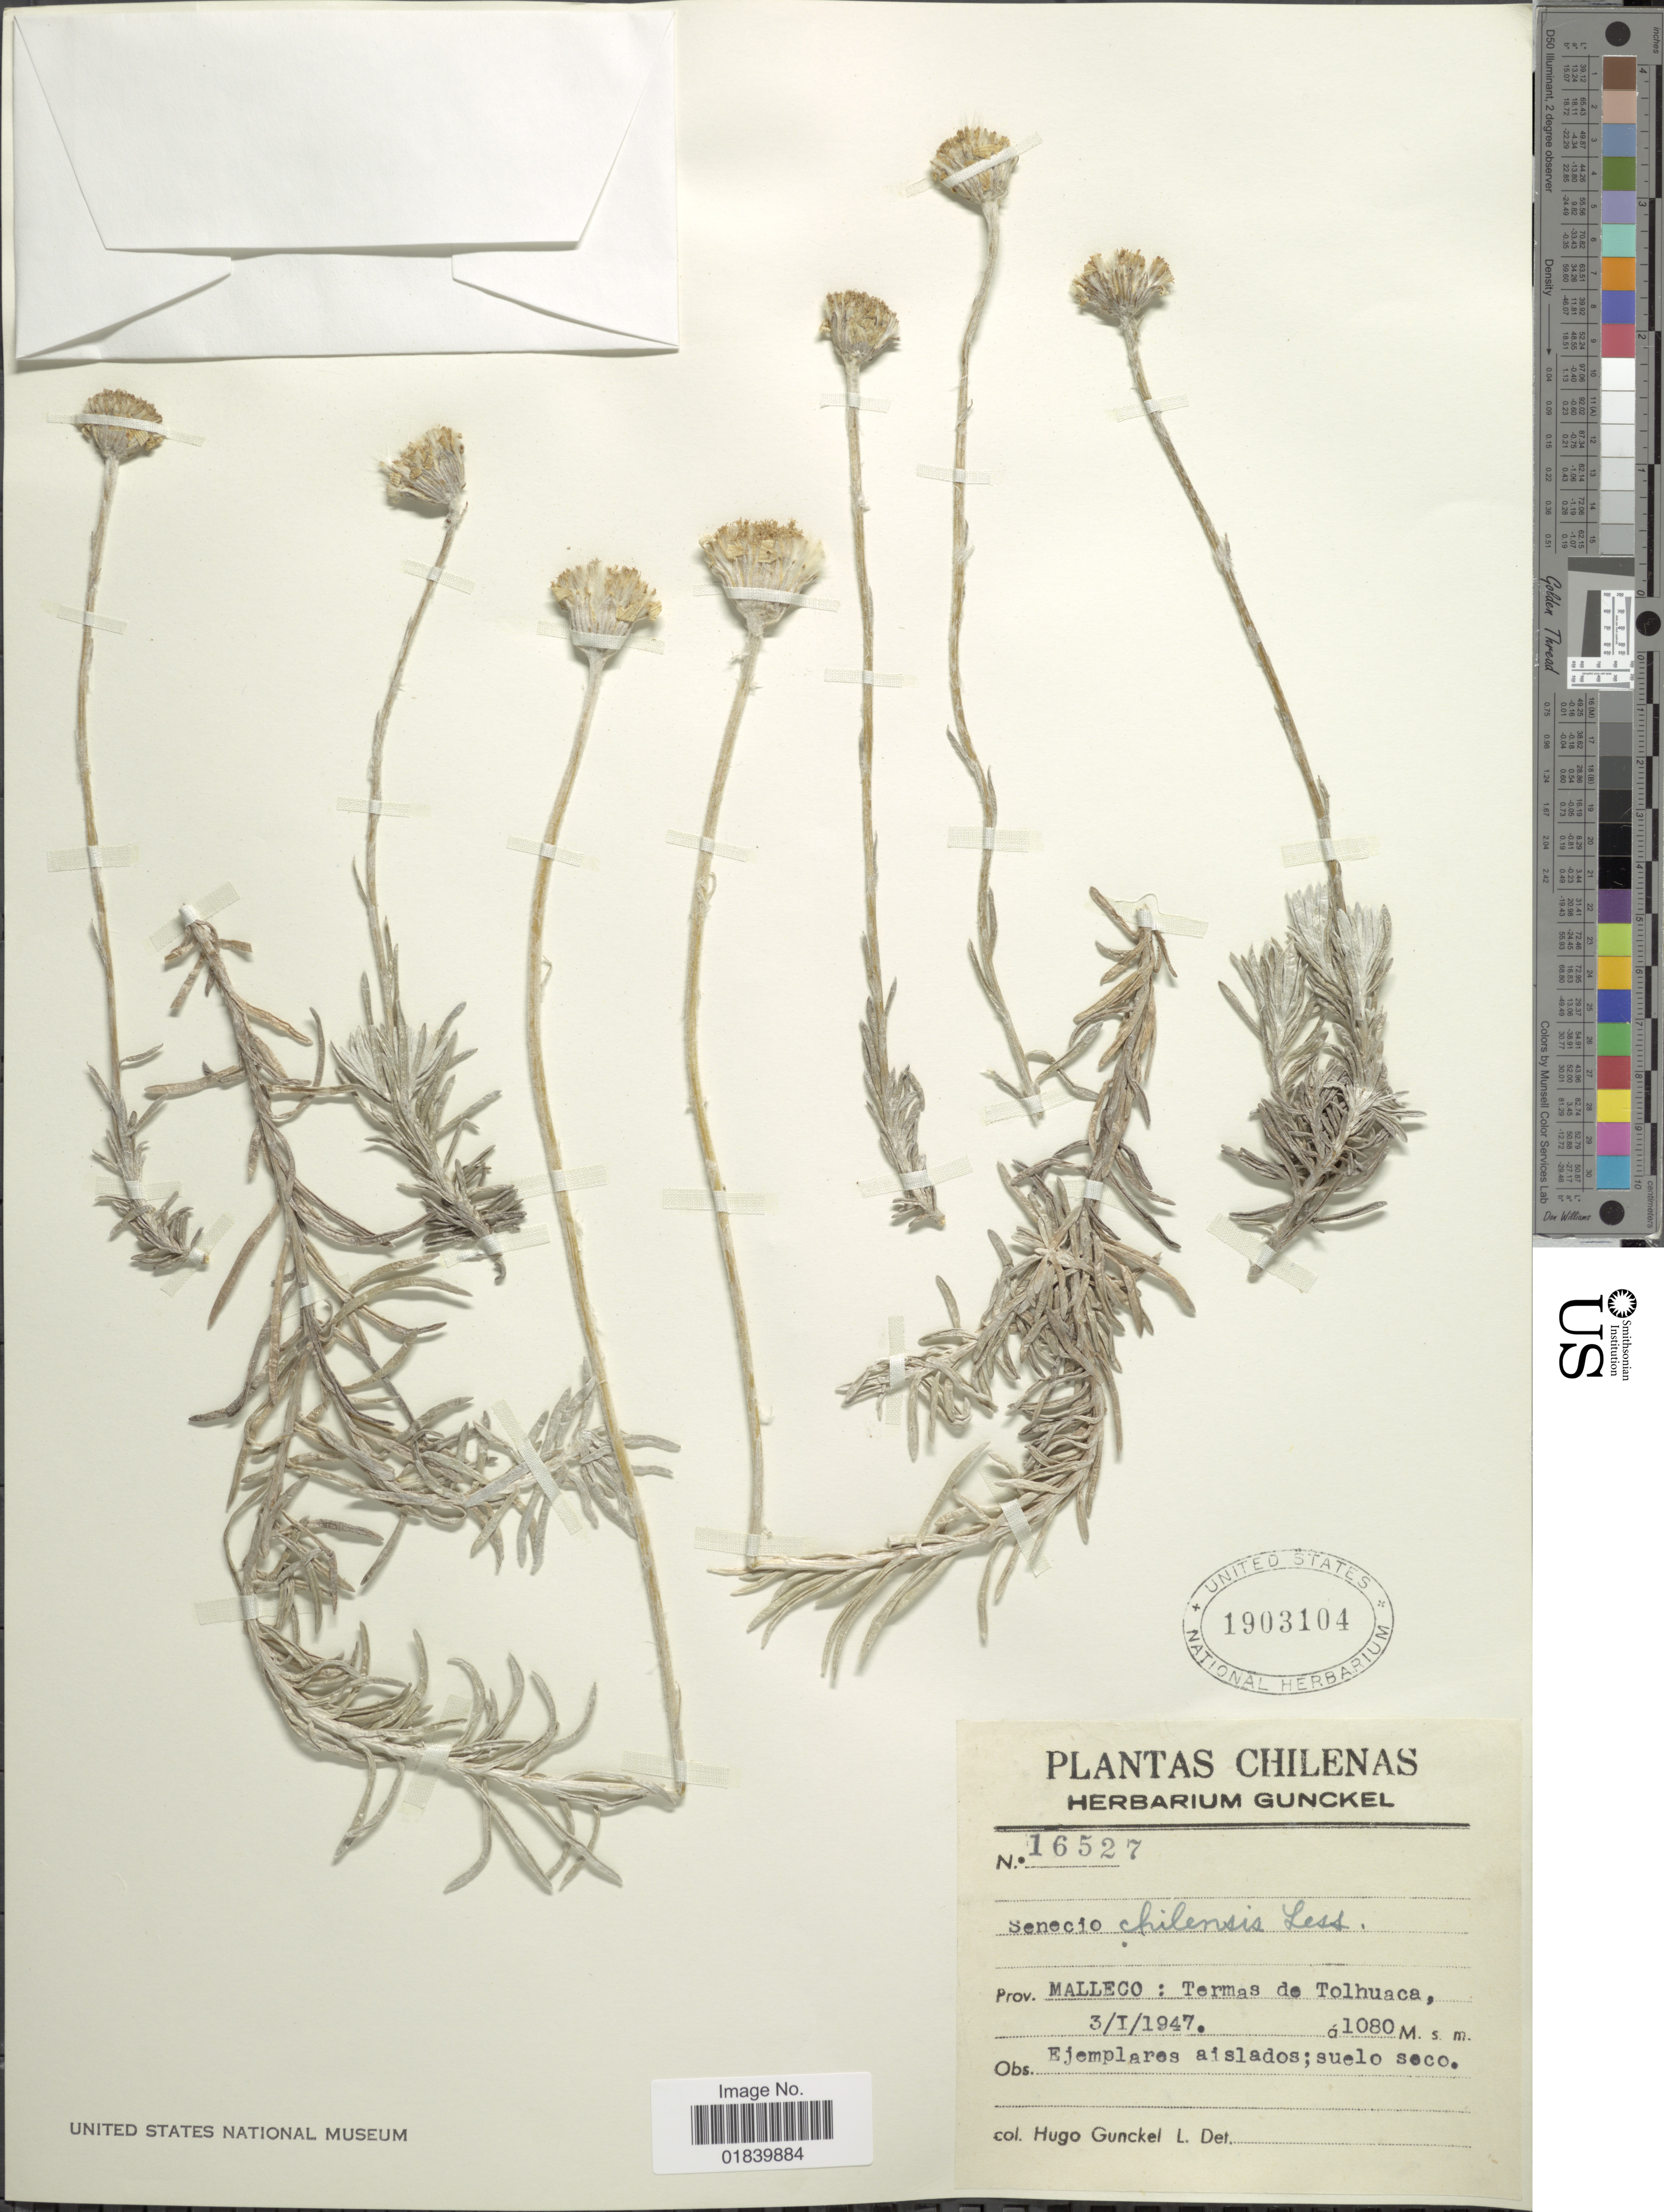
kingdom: Plantae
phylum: Tracheophyta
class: Magnoliopsida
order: Asterales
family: Asteraceae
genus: Senecio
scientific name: Senecio chilensis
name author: Less.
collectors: H. Gunckel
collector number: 16527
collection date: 1947-01-03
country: Chile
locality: Prov. Malleco: Termas de Tolhuaca.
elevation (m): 1080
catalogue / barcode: US 1903104